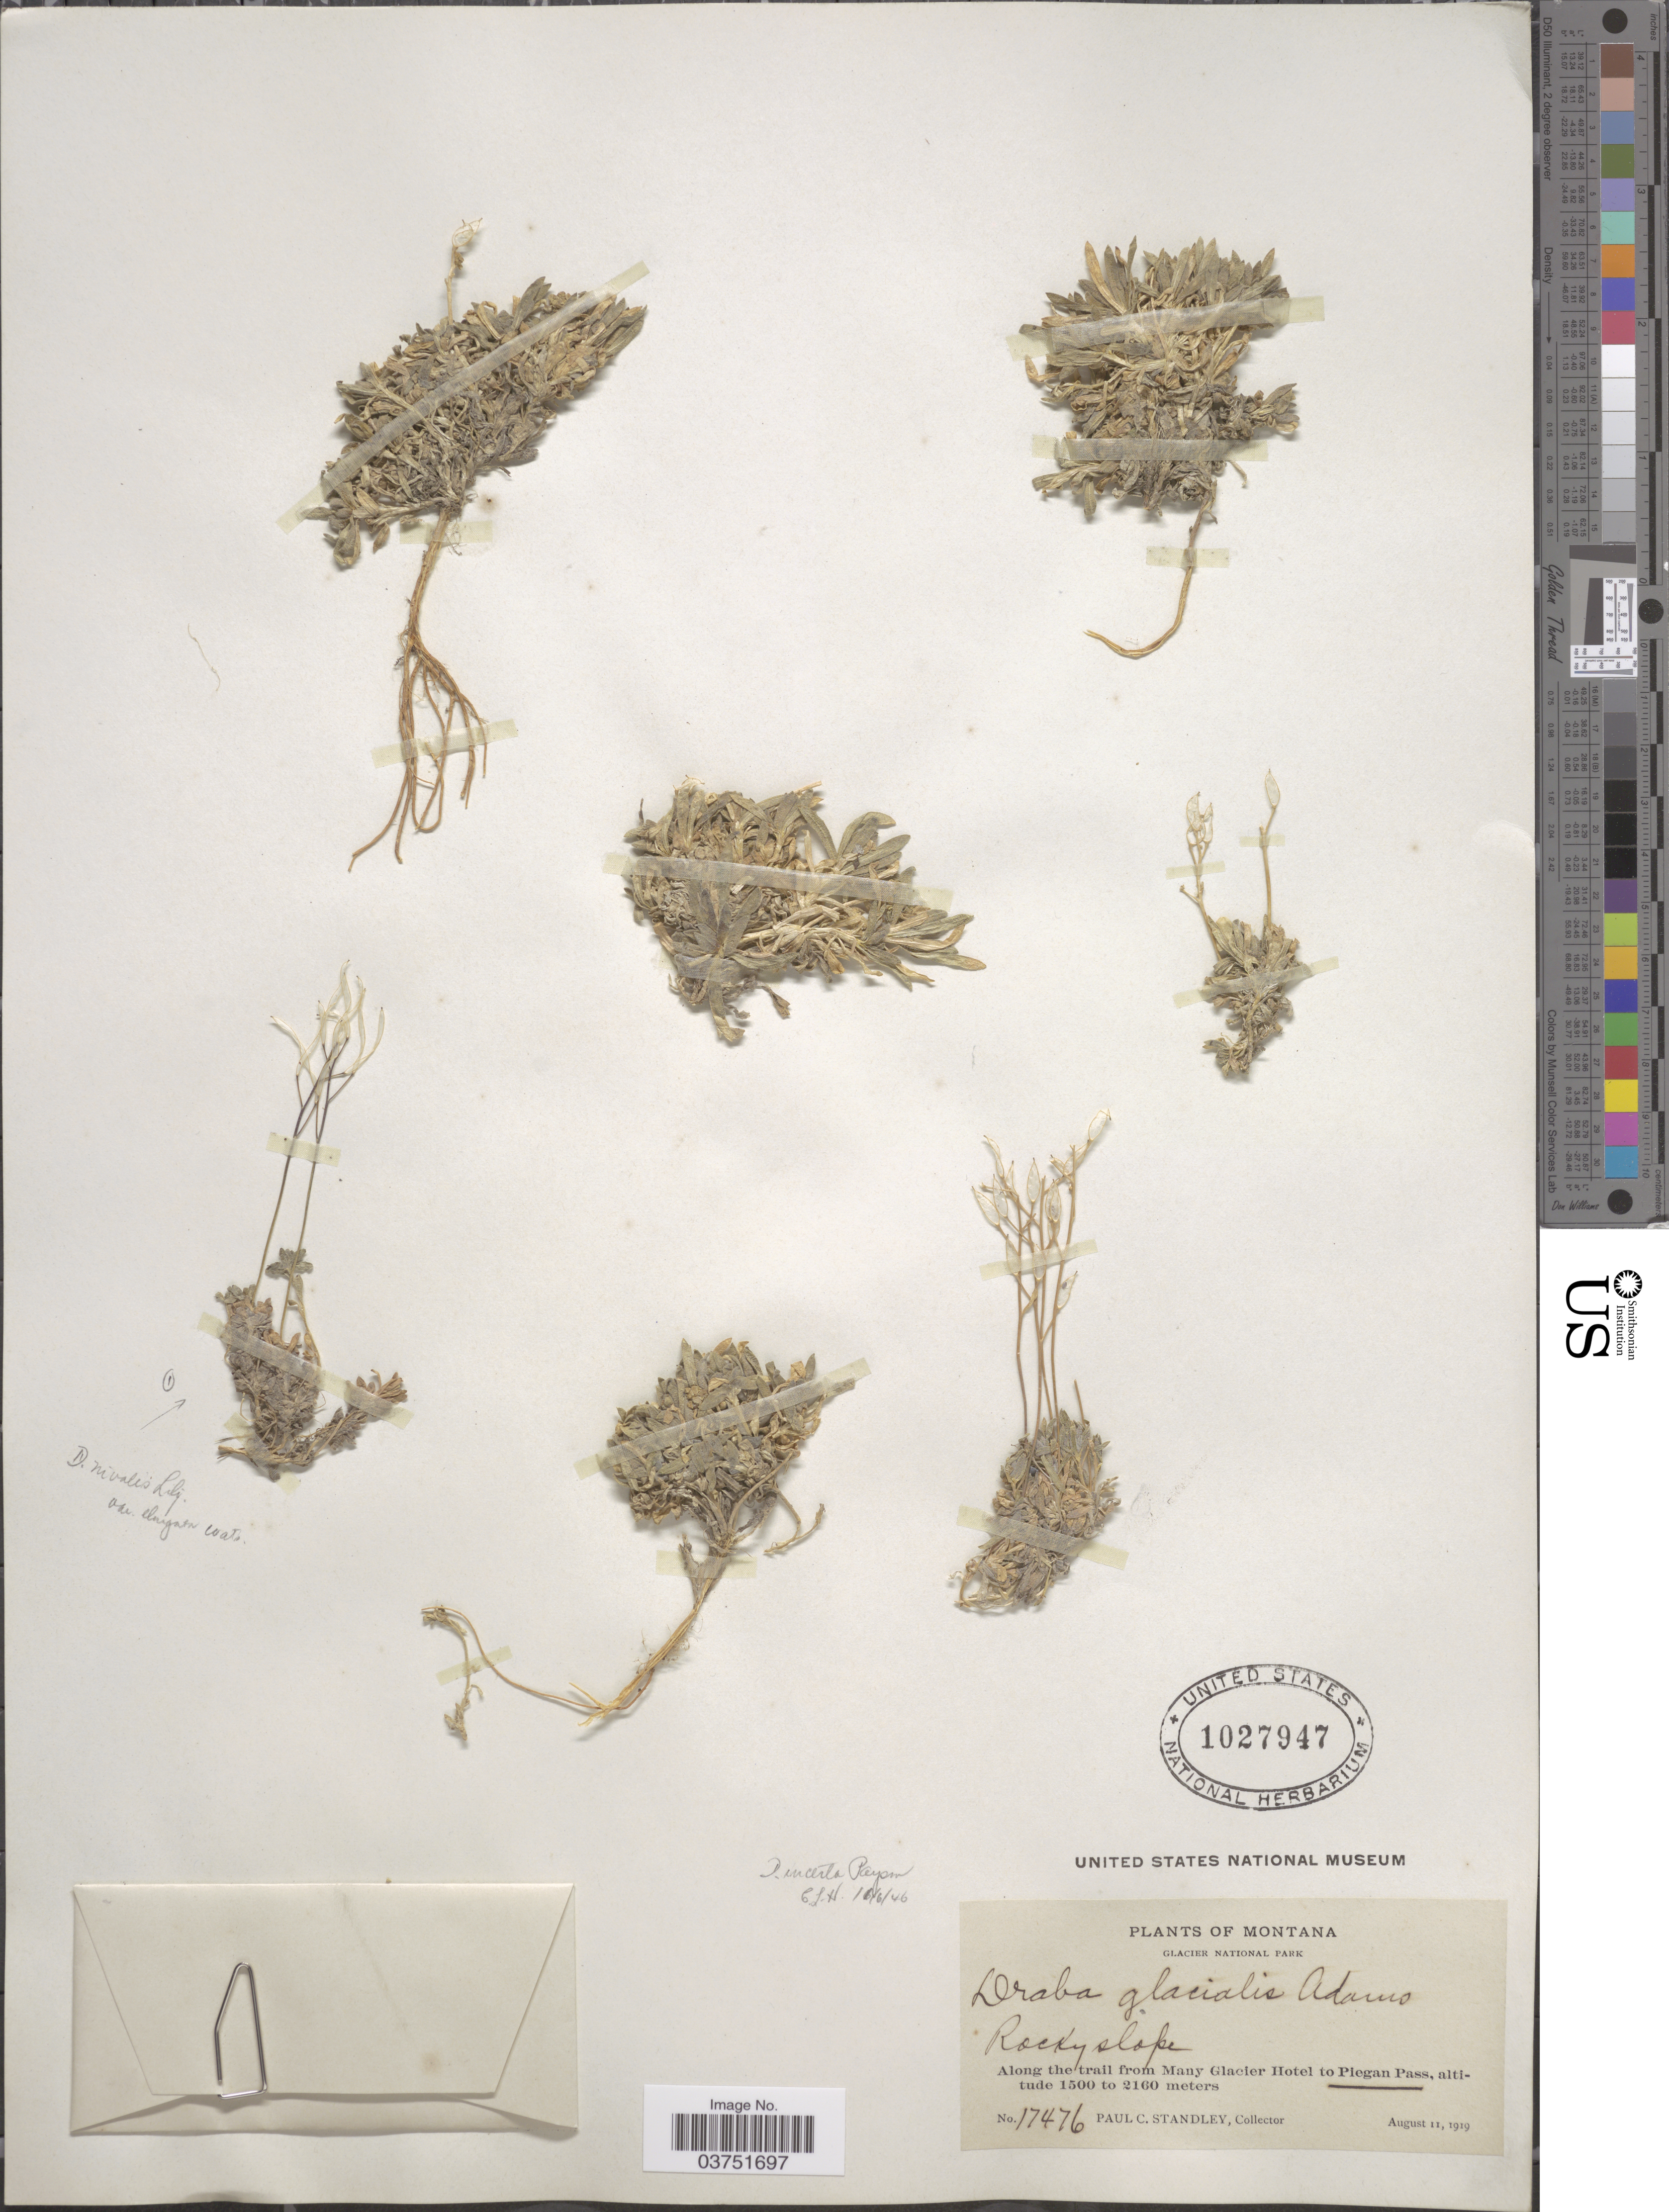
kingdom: Plantae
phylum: Tracheophyta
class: Magnoliopsida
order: Brassicales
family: Brassicaceae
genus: Draba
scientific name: Draba incerta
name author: Payson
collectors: P. C. Standley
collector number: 17476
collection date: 1919-08-11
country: United States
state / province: Montana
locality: Glacier National Park. Along the trail from Many Glacier Hotel to Piegan Pass.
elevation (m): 1500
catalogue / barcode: US 1027947